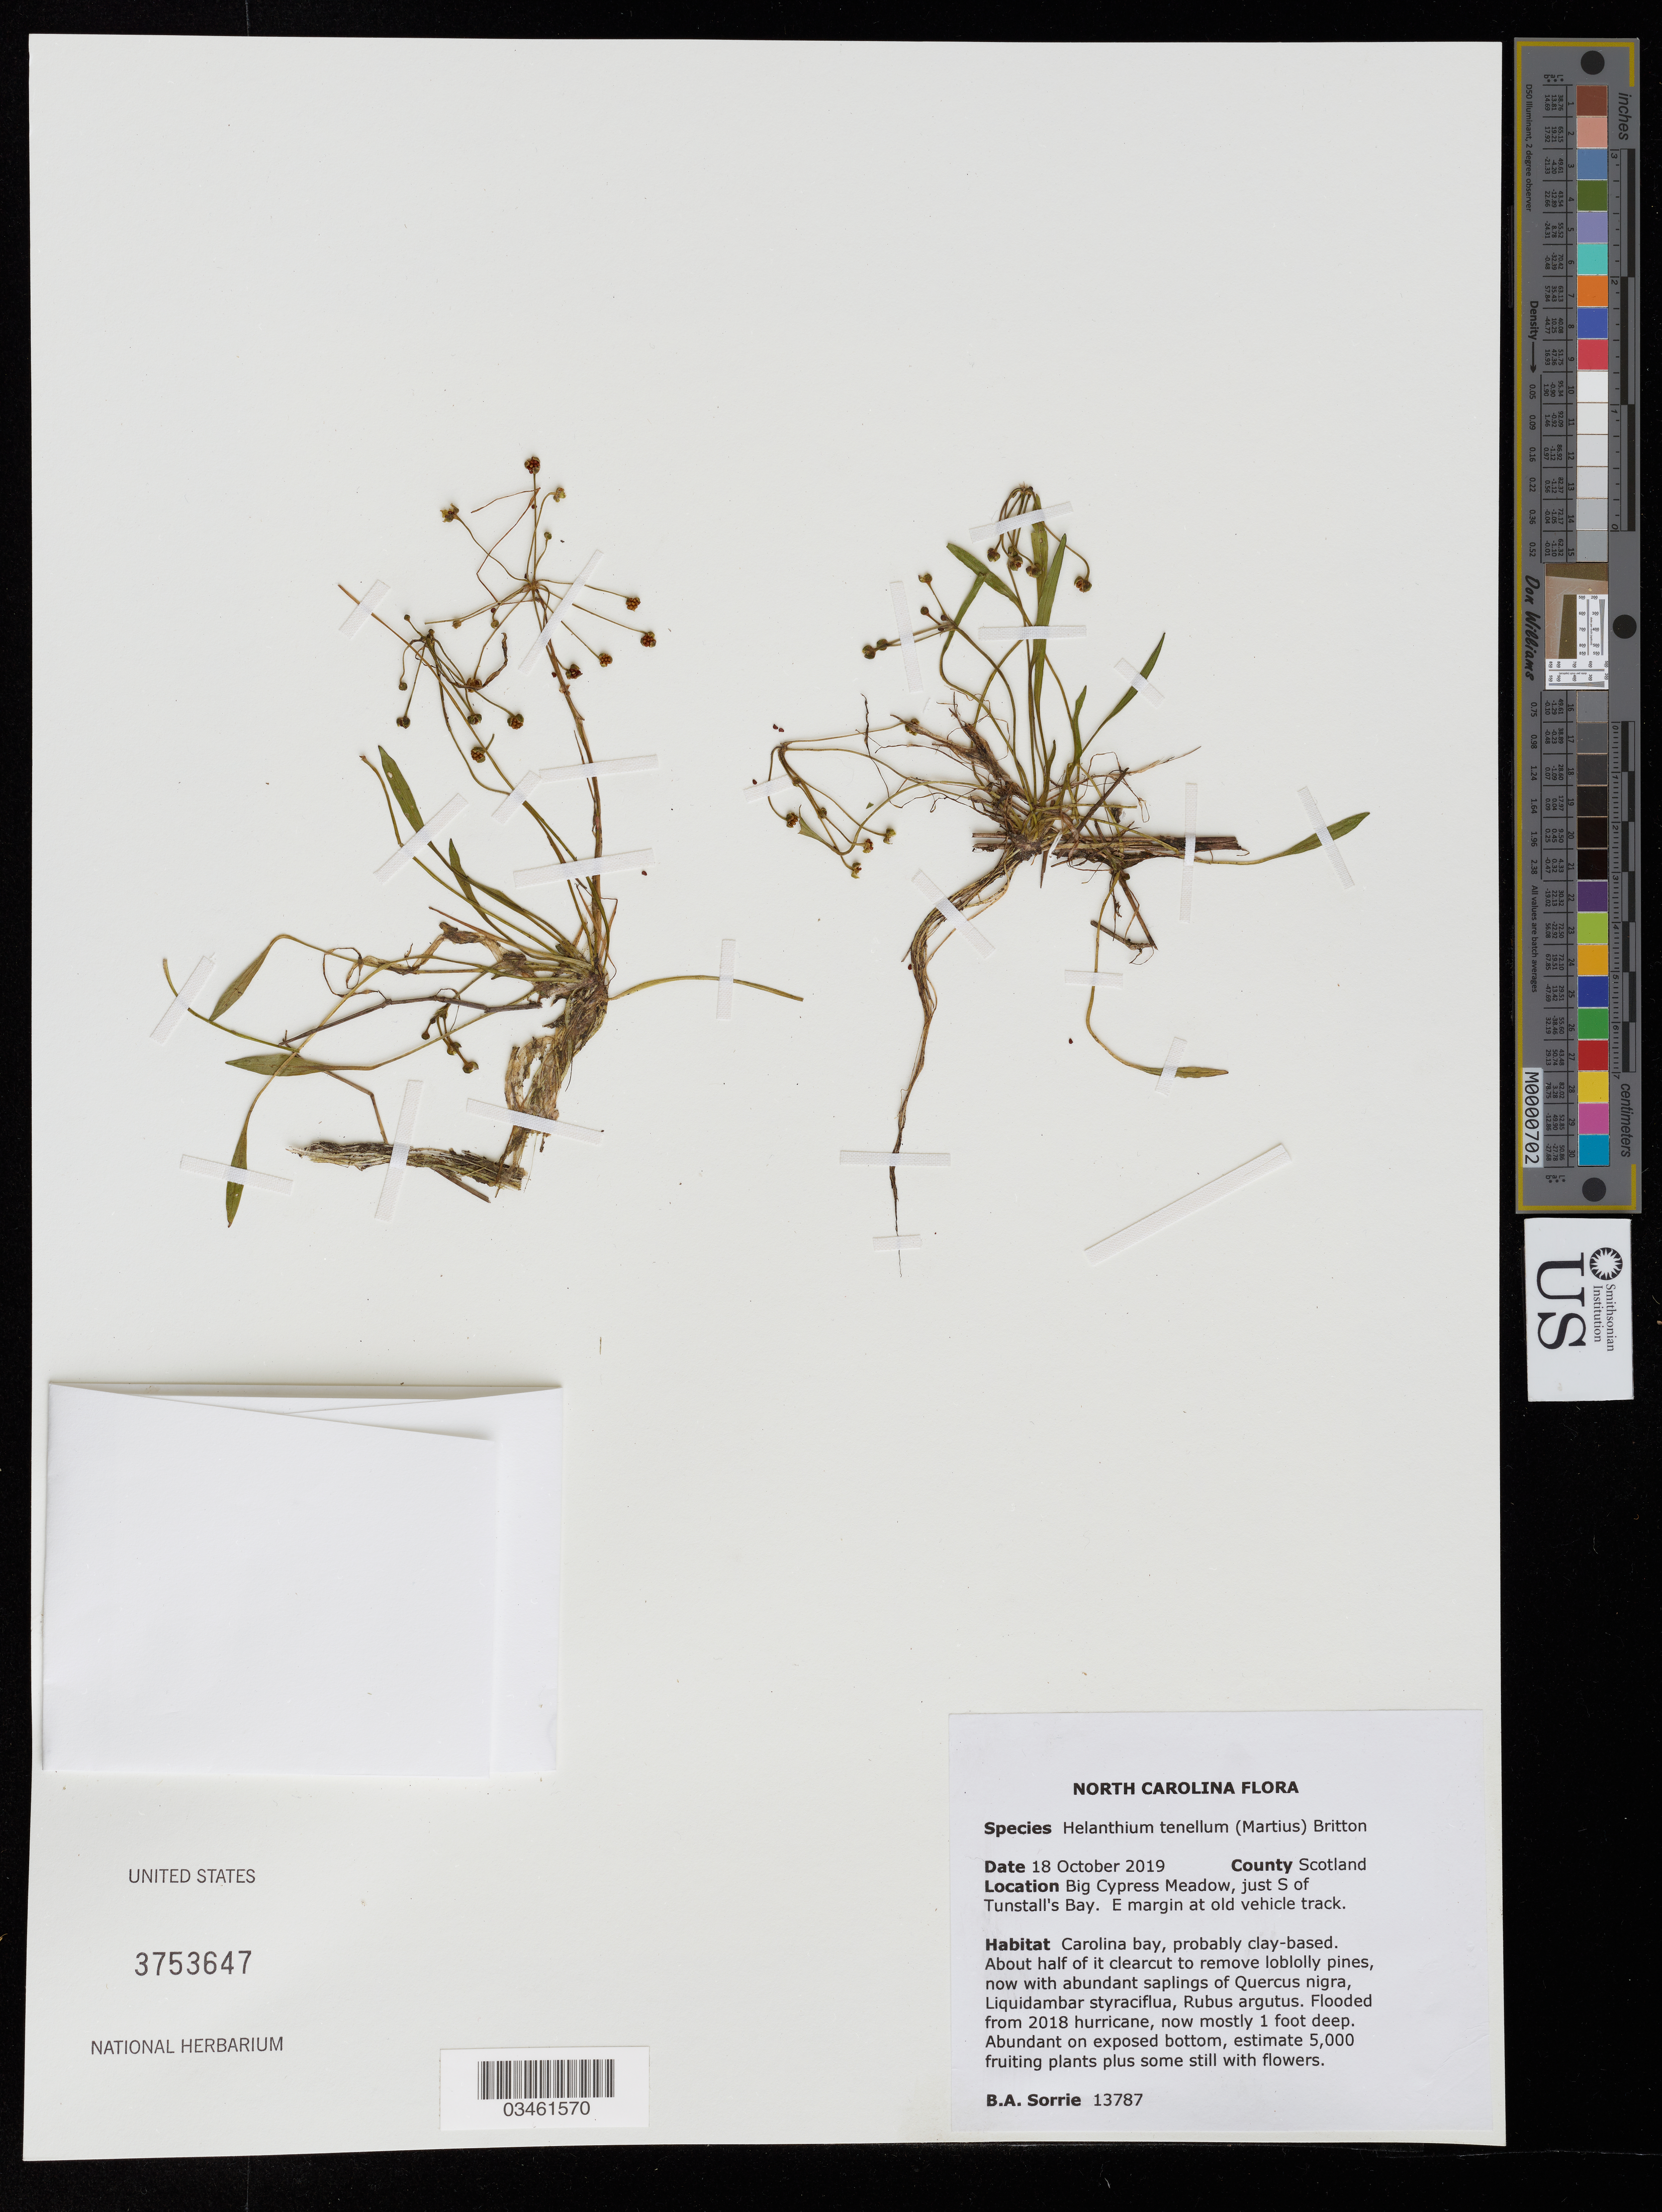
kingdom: Plantae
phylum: Tracheophyta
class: Liliopsida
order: Alismatales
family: Alismataceae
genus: Helanthium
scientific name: Helanthium tenellum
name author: (Mart. ex Schult. f.) J.G. Sm.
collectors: B. Sorrie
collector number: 13787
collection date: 2019-10-18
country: United States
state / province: North Carolina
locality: County Scotland. Big Cypress Meadow, just S of Tunstall's Bay. E margin at old vehicle track.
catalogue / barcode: US 3753647